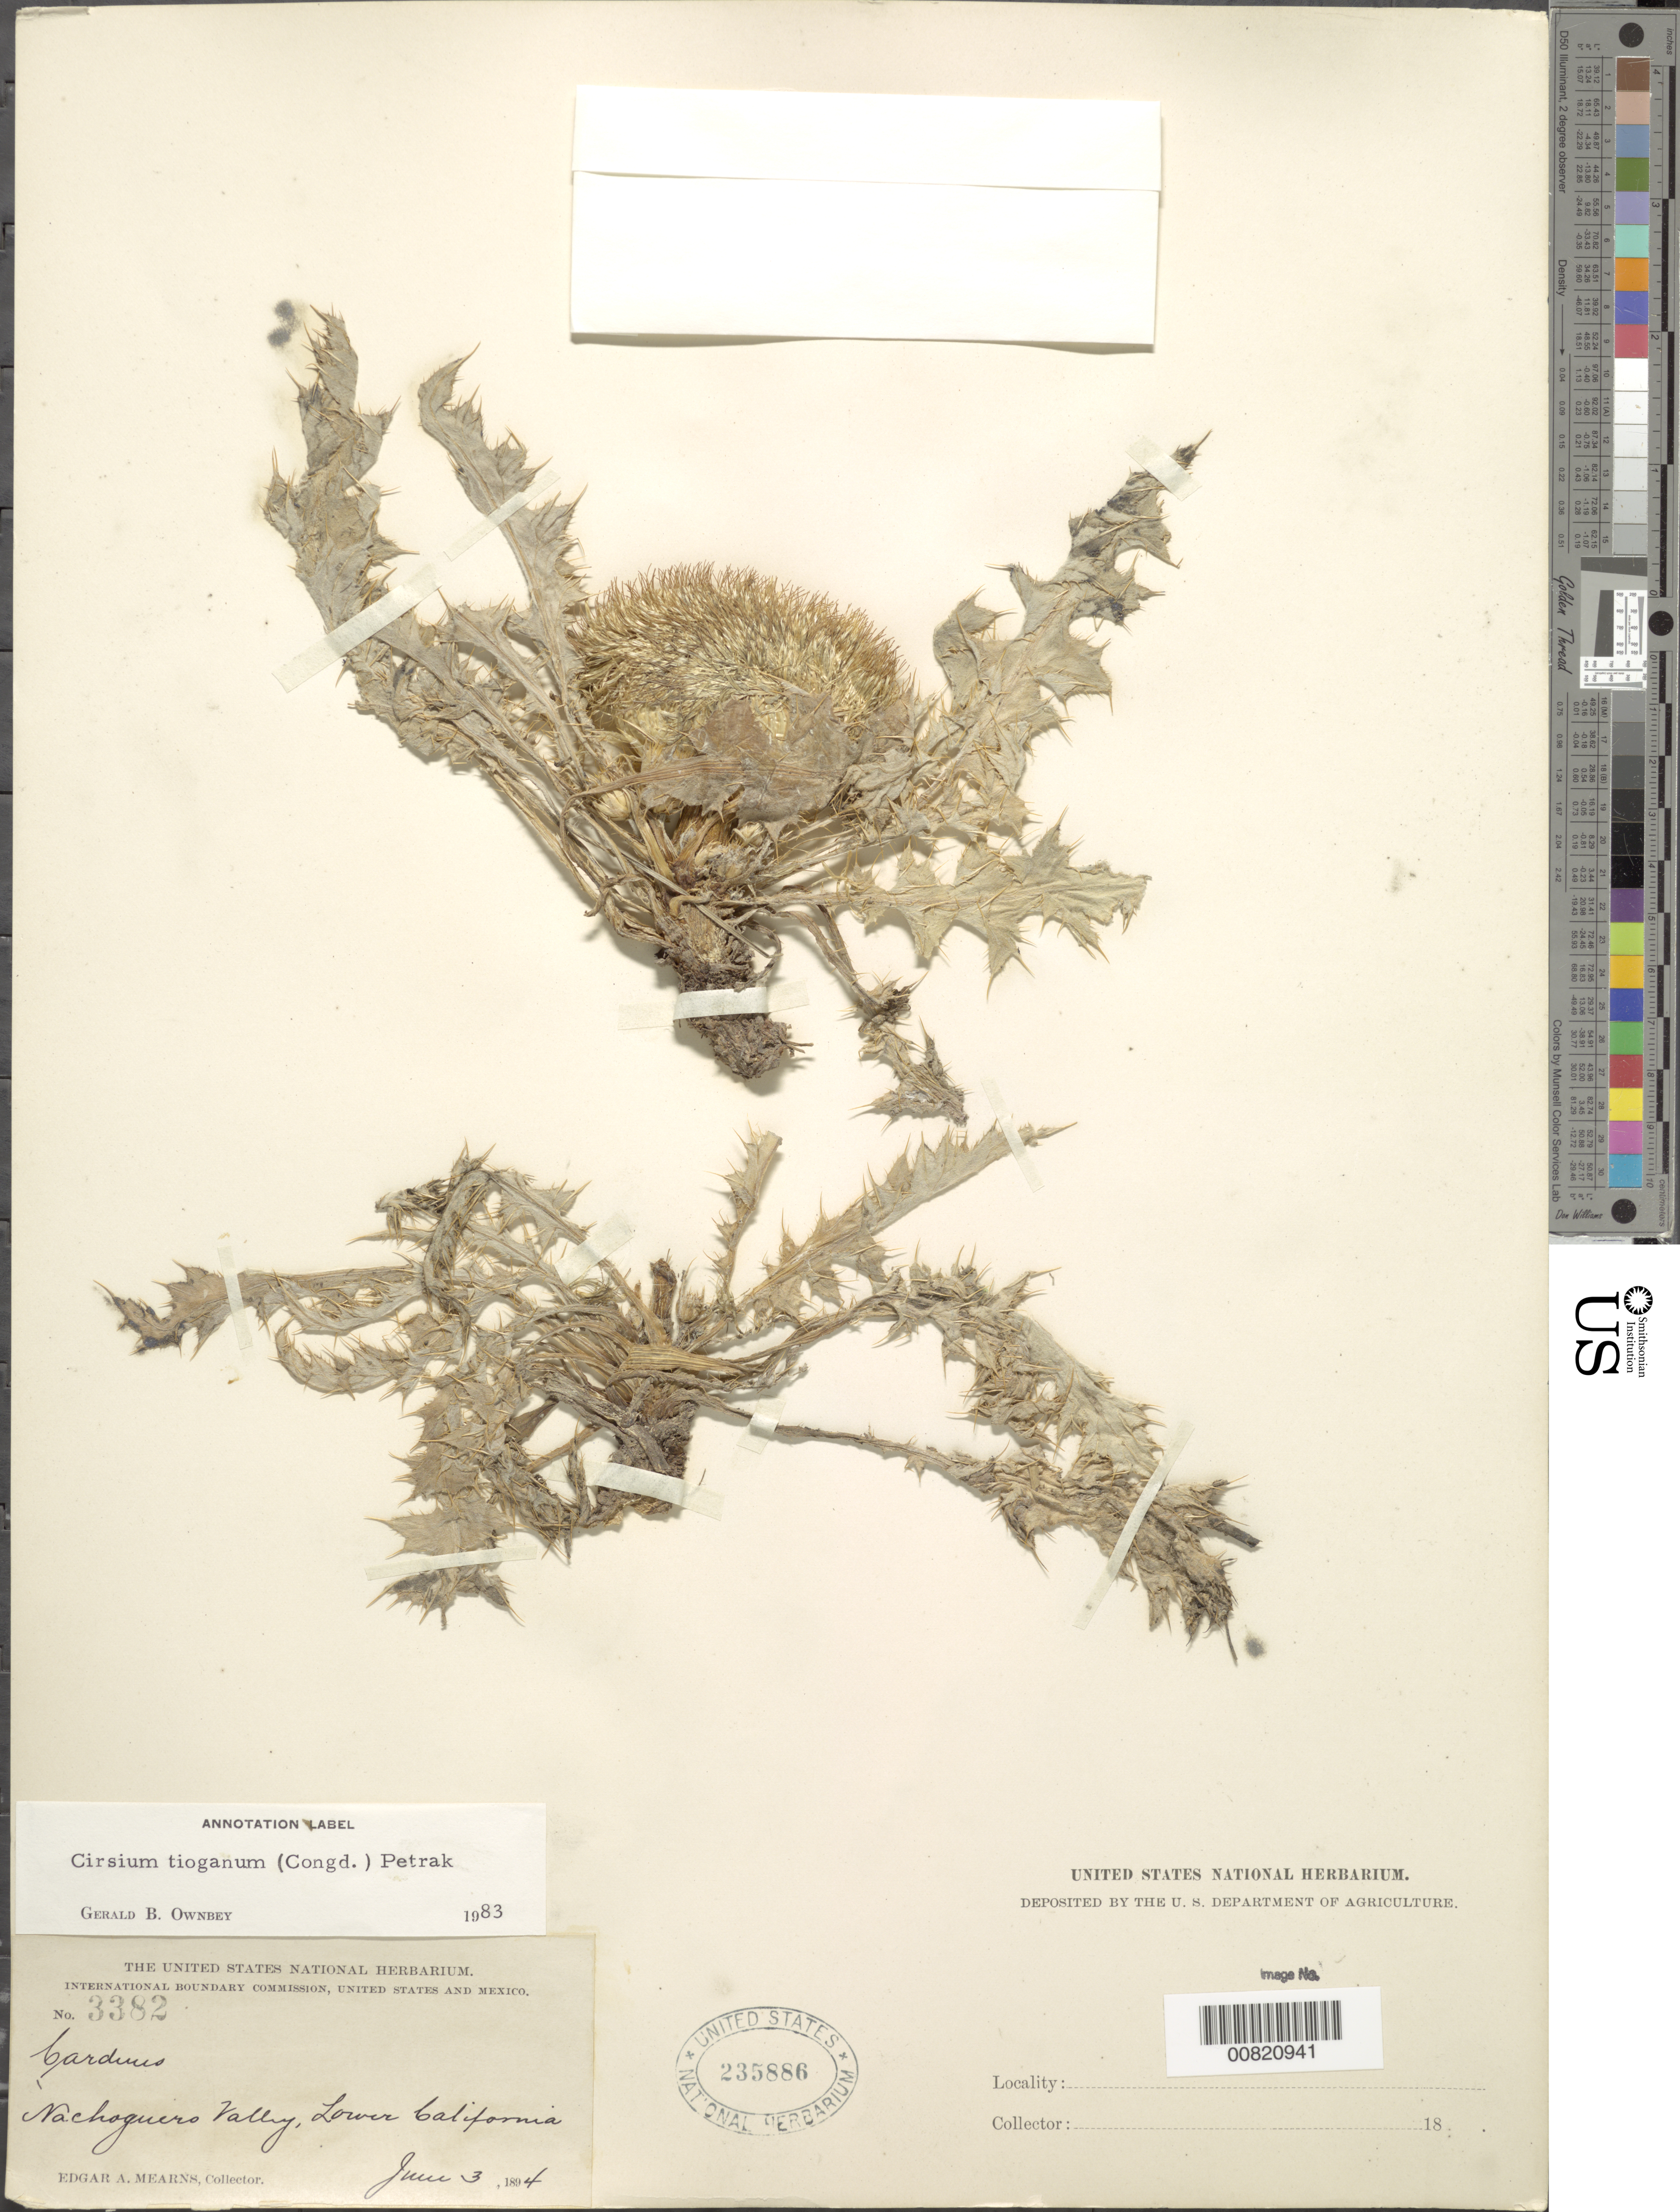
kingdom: Plantae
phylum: Tracheophyta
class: Magnoliopsida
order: Asterales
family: Asteraceae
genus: Cirsium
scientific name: Cirsium scariosum var. americanum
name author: (A. Gray) D.J. Keil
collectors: E. A. Mearns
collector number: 3382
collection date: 1894-06-03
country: United States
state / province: California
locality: Nachoguero Valley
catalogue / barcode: US 235886